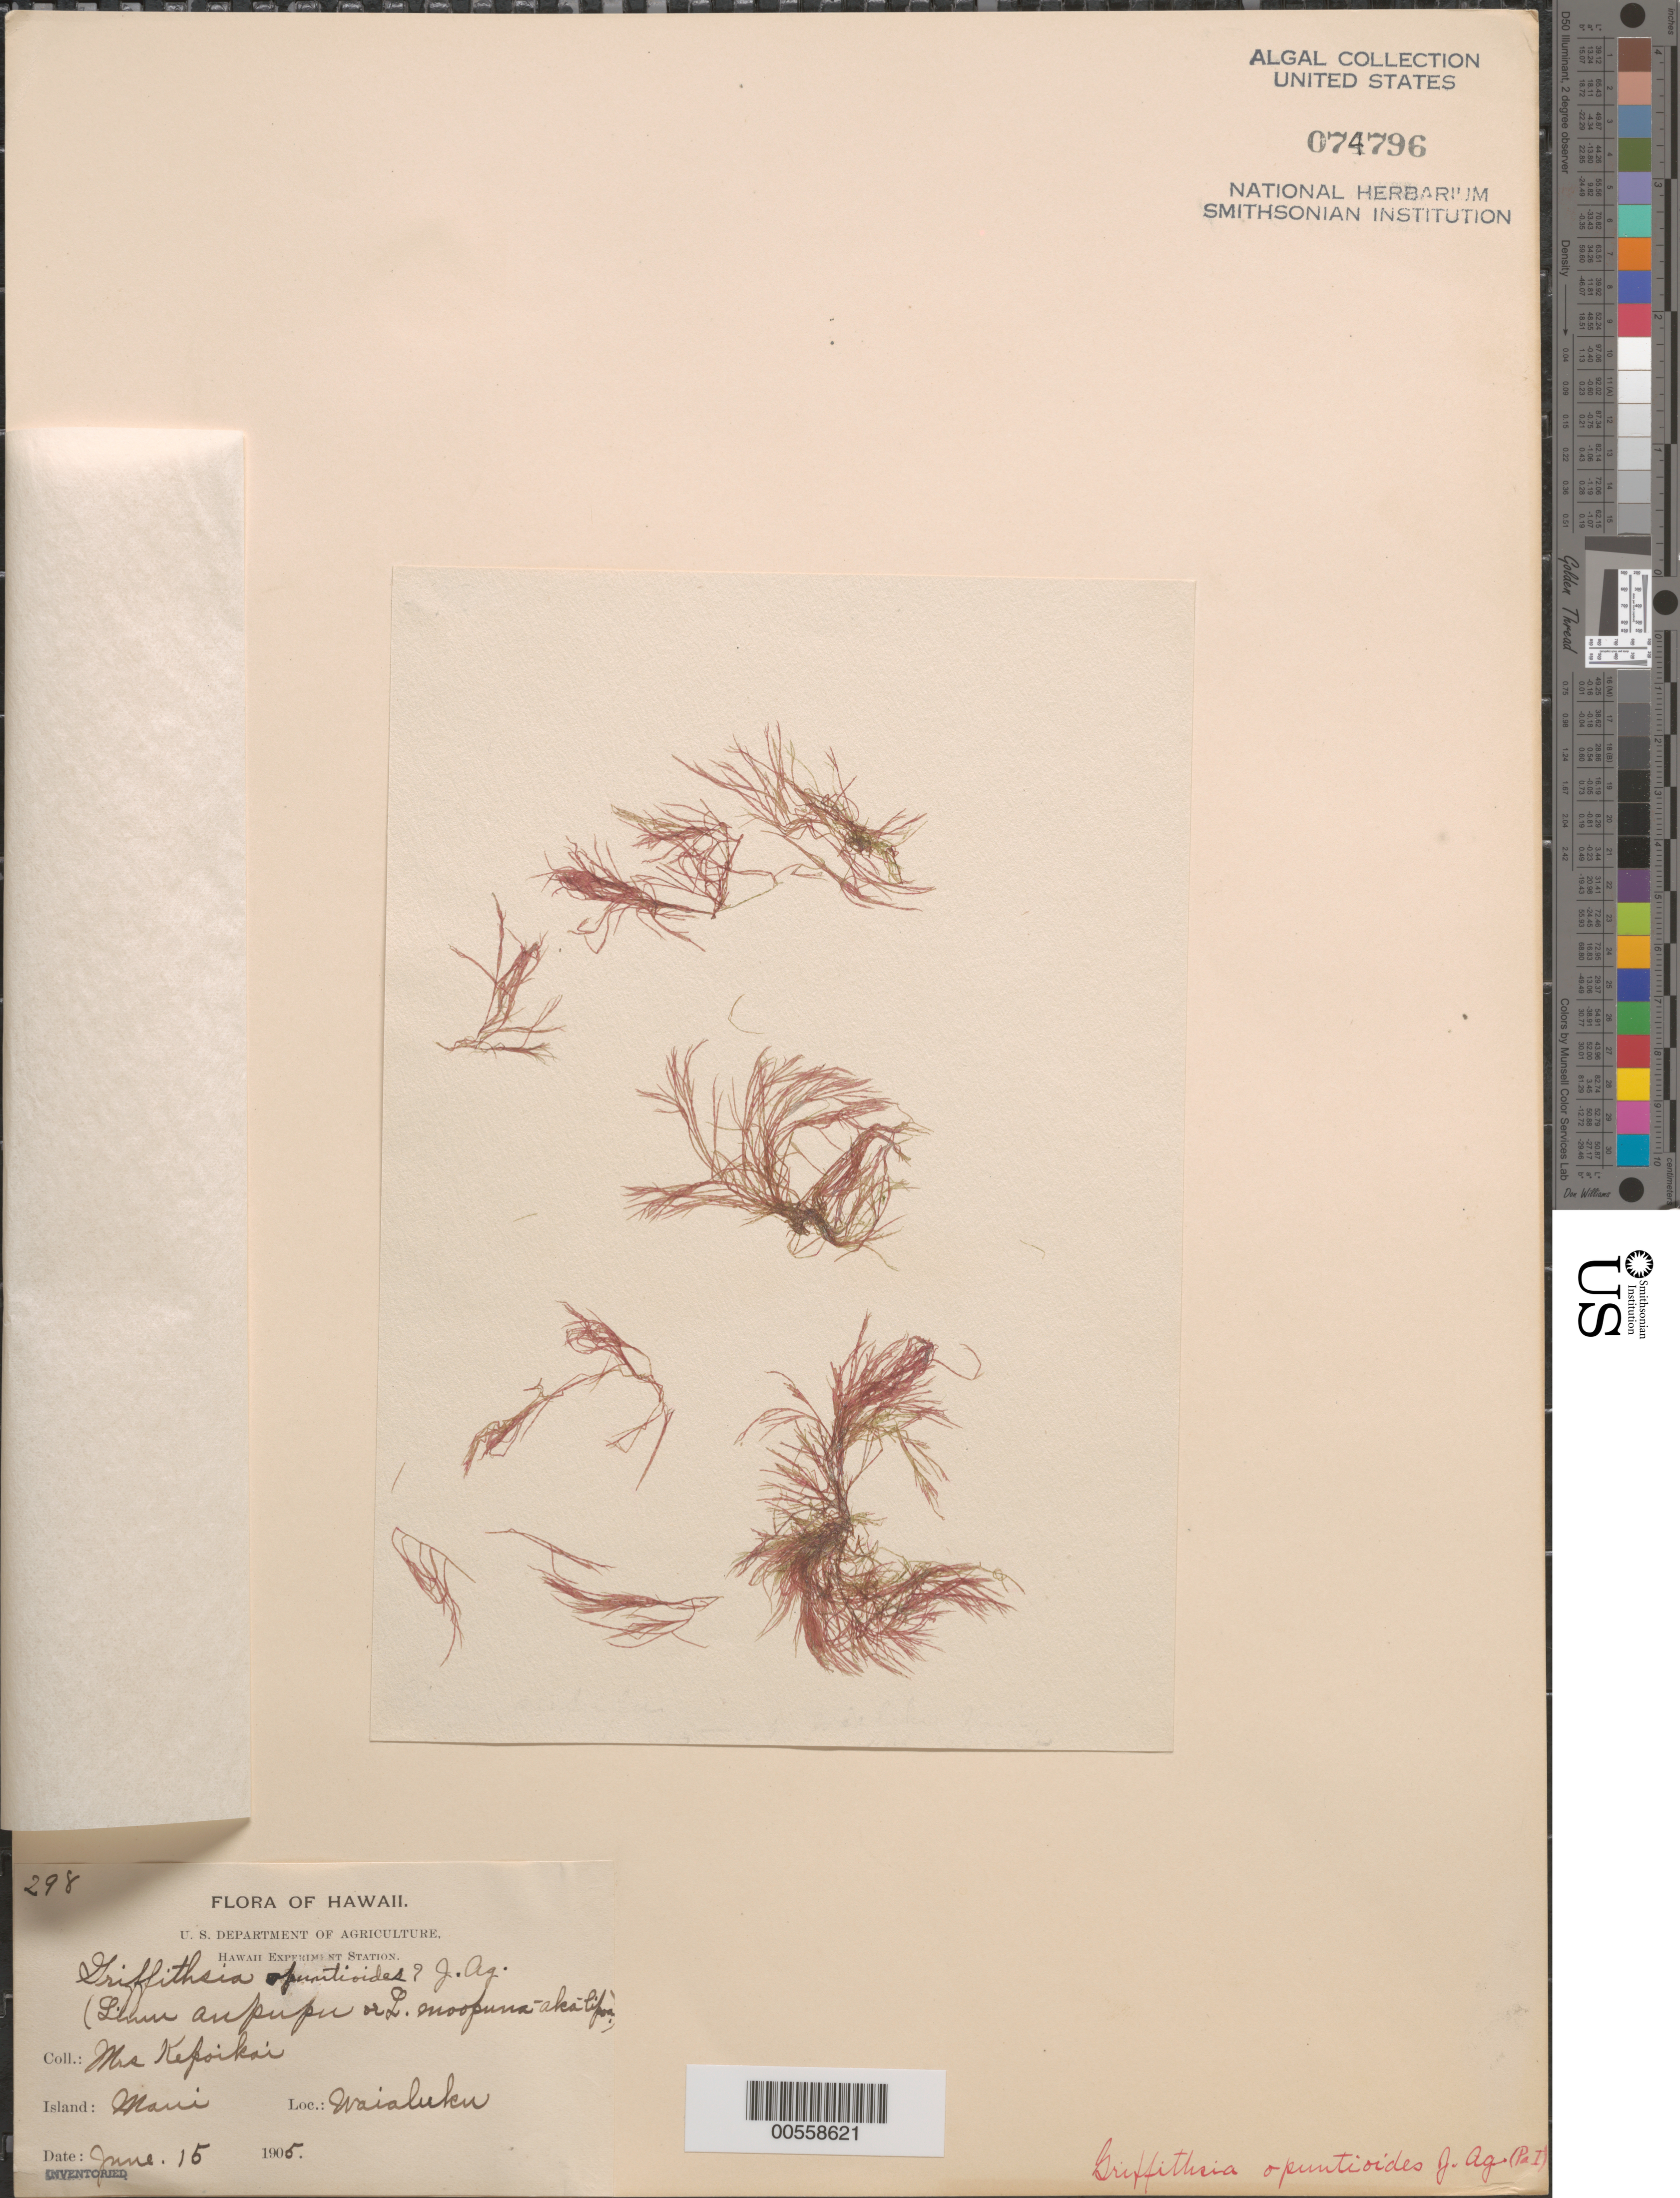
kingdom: Plantae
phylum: Rhodophyta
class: Florideophyceae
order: Ceramiales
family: Wrangeliaceae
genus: Griffithsia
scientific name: Griffithsia opuntioides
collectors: Kepoikai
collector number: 298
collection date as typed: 15 Jun 1905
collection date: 1905-06-15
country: United States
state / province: Hawaii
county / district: Maui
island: Maui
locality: Waialuku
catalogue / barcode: US 74796